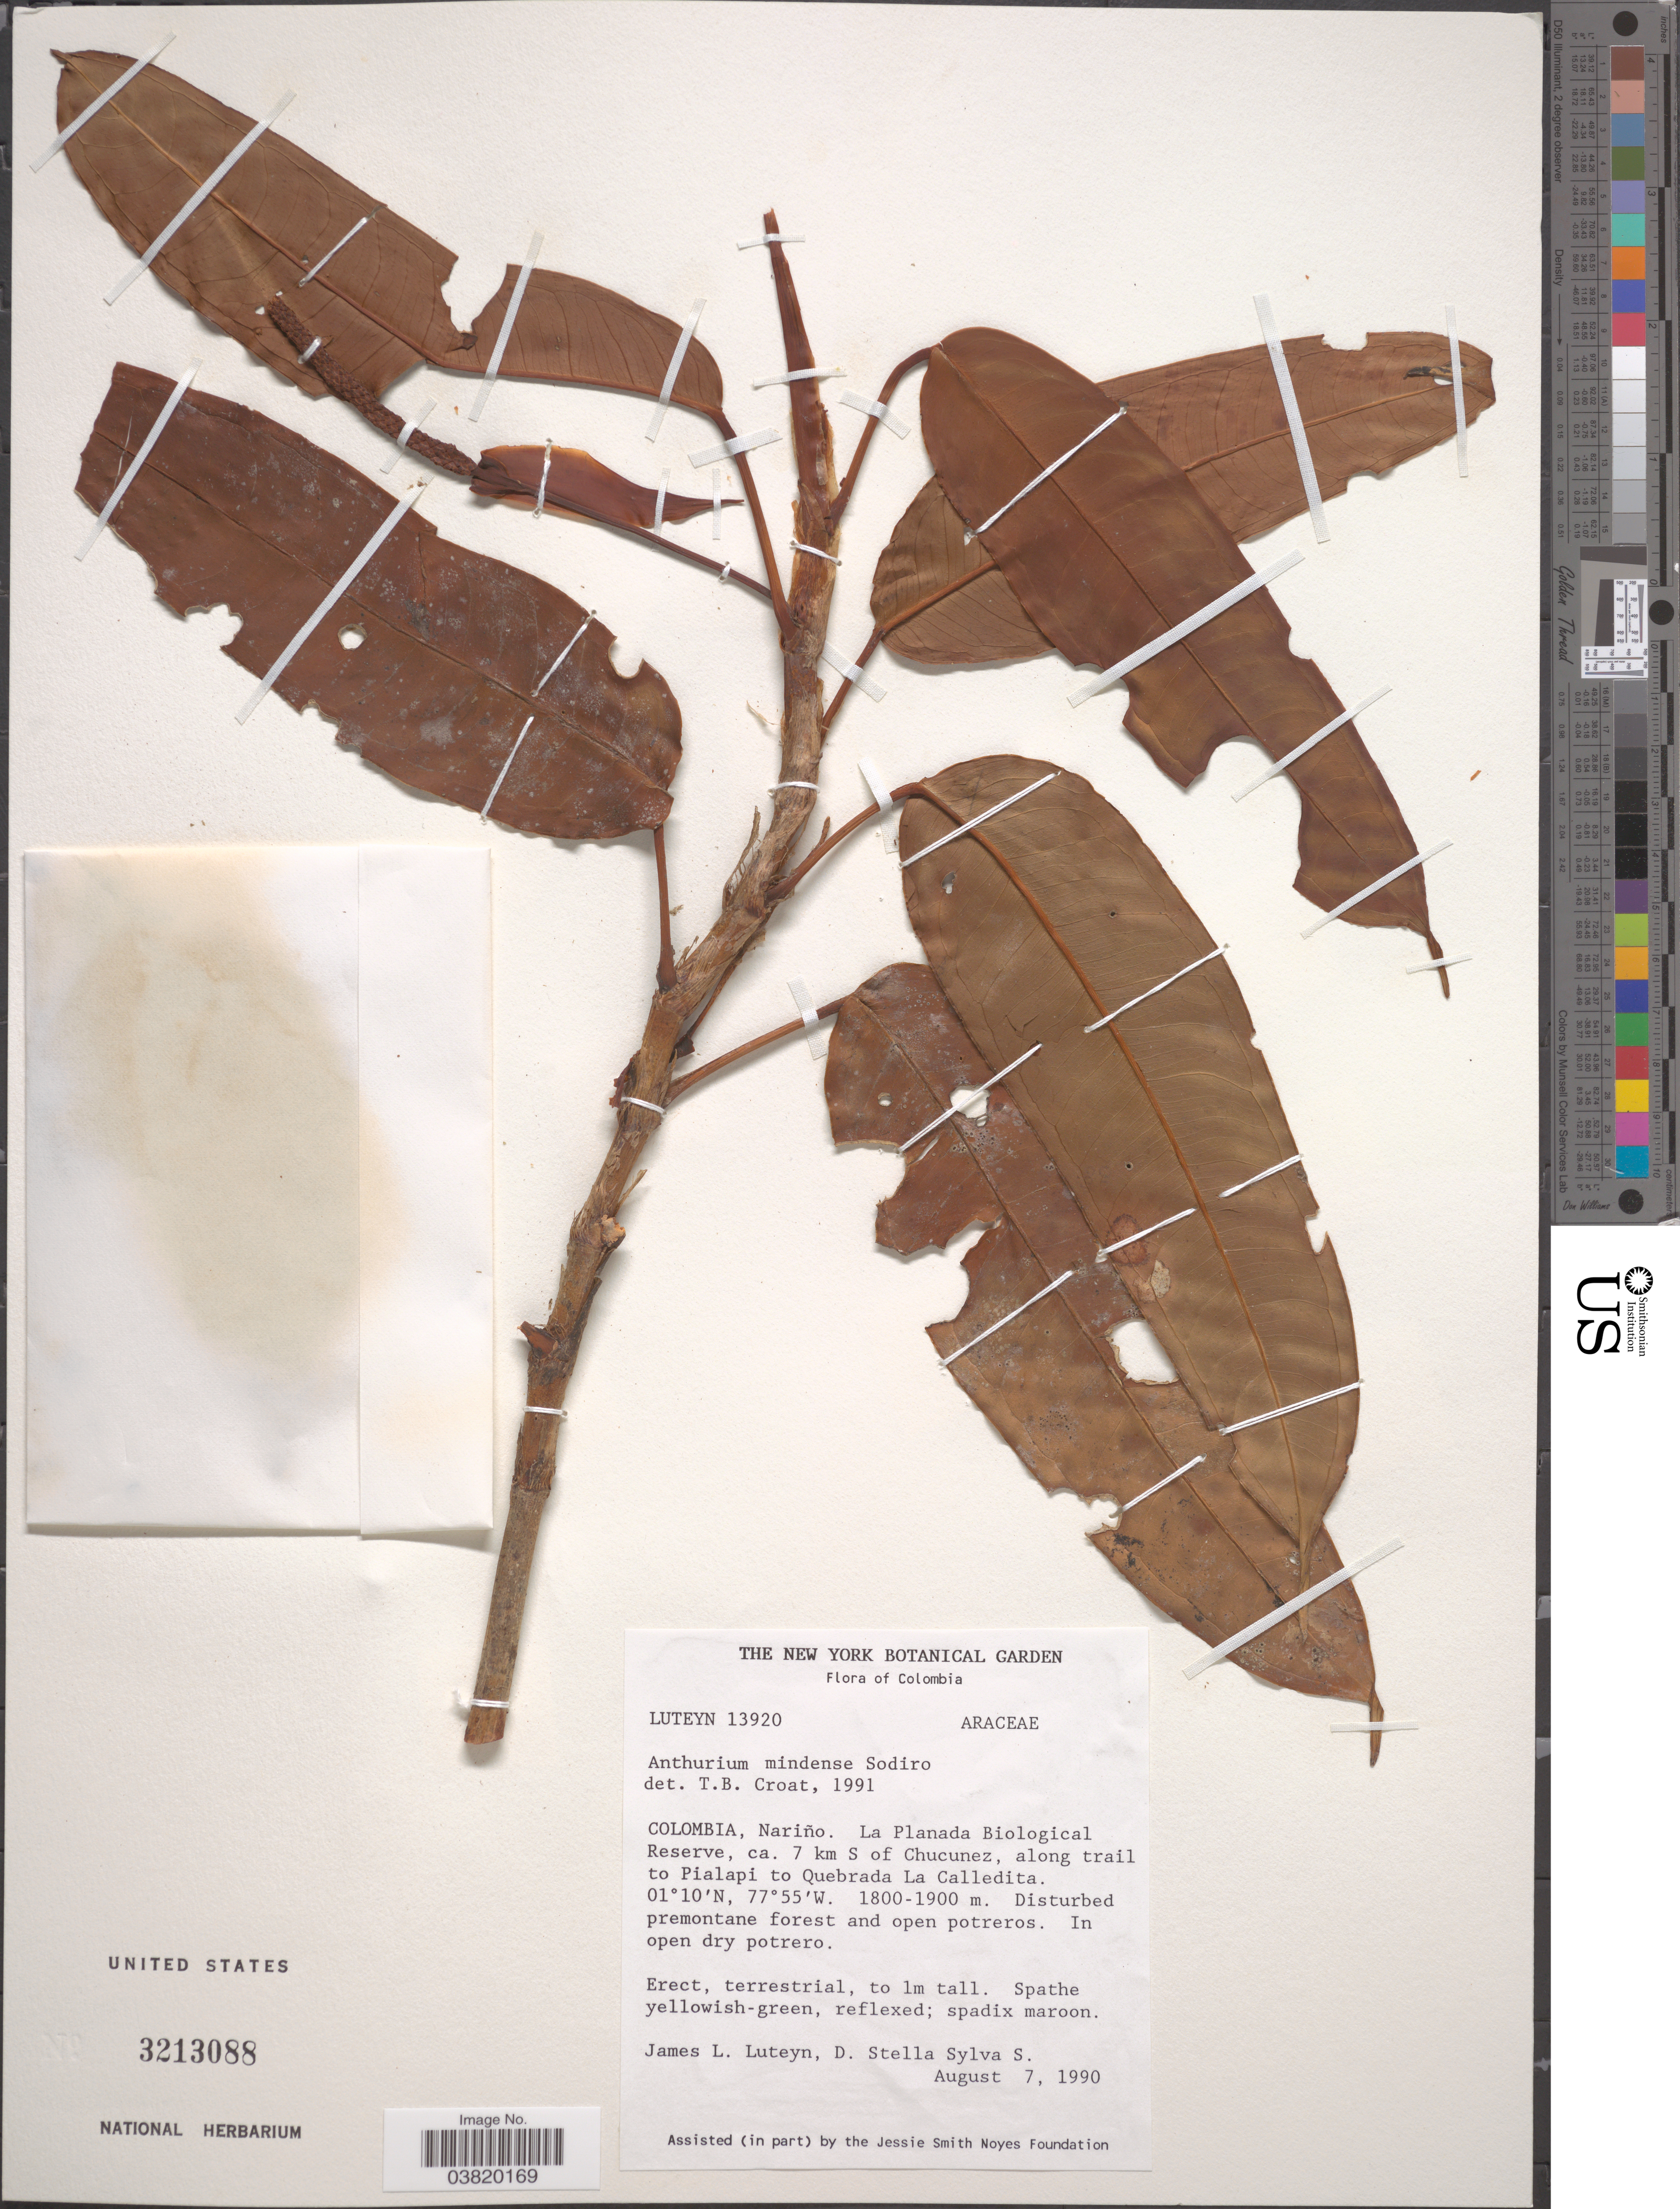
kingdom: Plantae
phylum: Tracheophyta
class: Liliopsida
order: Alismatales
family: Araceae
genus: Anthurium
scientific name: Anthurium mindense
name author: Sodiro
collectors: J. L. Luteyn & Stella Sylva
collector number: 13920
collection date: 1990-08-07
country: Colombia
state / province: Nariño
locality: La Planada Biological Reserve, ca. 7 km S of Chucunez, along trail to Pialapi to Quebrada La Calledita.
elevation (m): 1800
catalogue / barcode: US 3213088